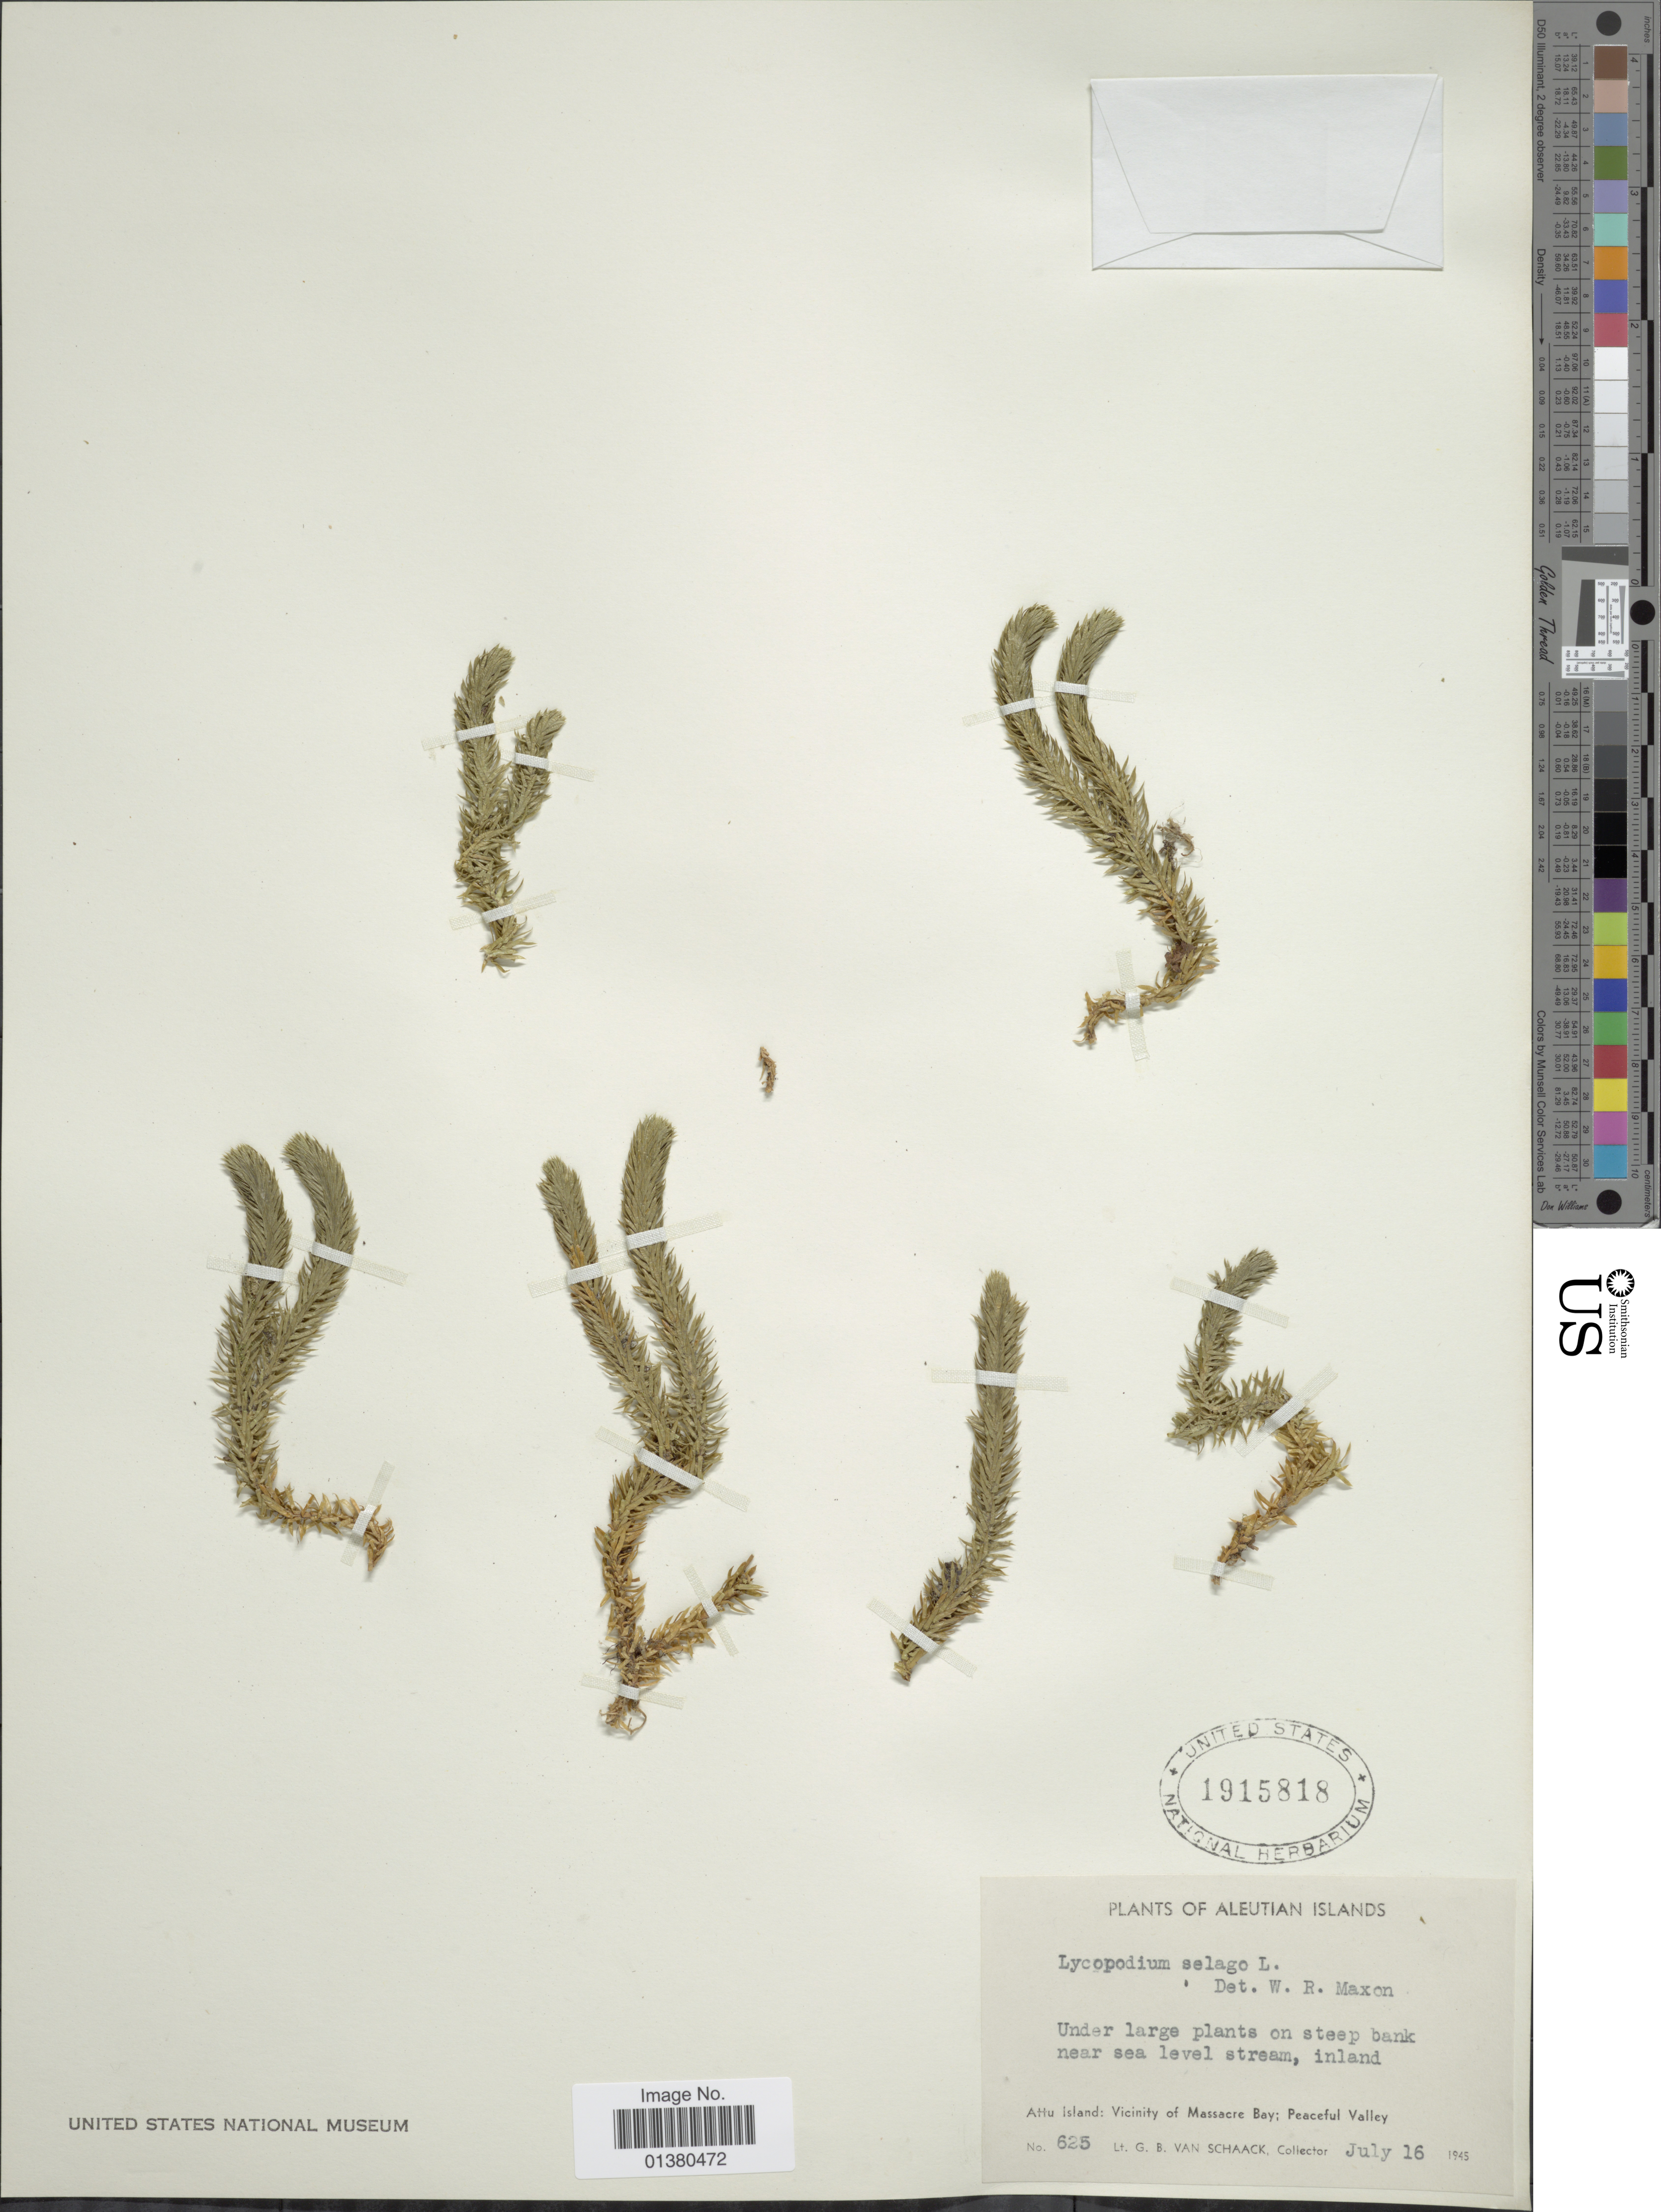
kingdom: Plantae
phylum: Tracheophyta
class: Lycopodiopsida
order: Lycopodiales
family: Lycopodiaceae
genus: Huperzia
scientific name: Huperzia selago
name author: (L.) Bernh. ex Schrank & Mart.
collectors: G. Van Schaack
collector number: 625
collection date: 1945-07-16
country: United States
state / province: Alaska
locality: Aleutian Islands, Attu Island: Vicinity of Massacre Bay; Peaceful Valley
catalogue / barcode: US 1915818